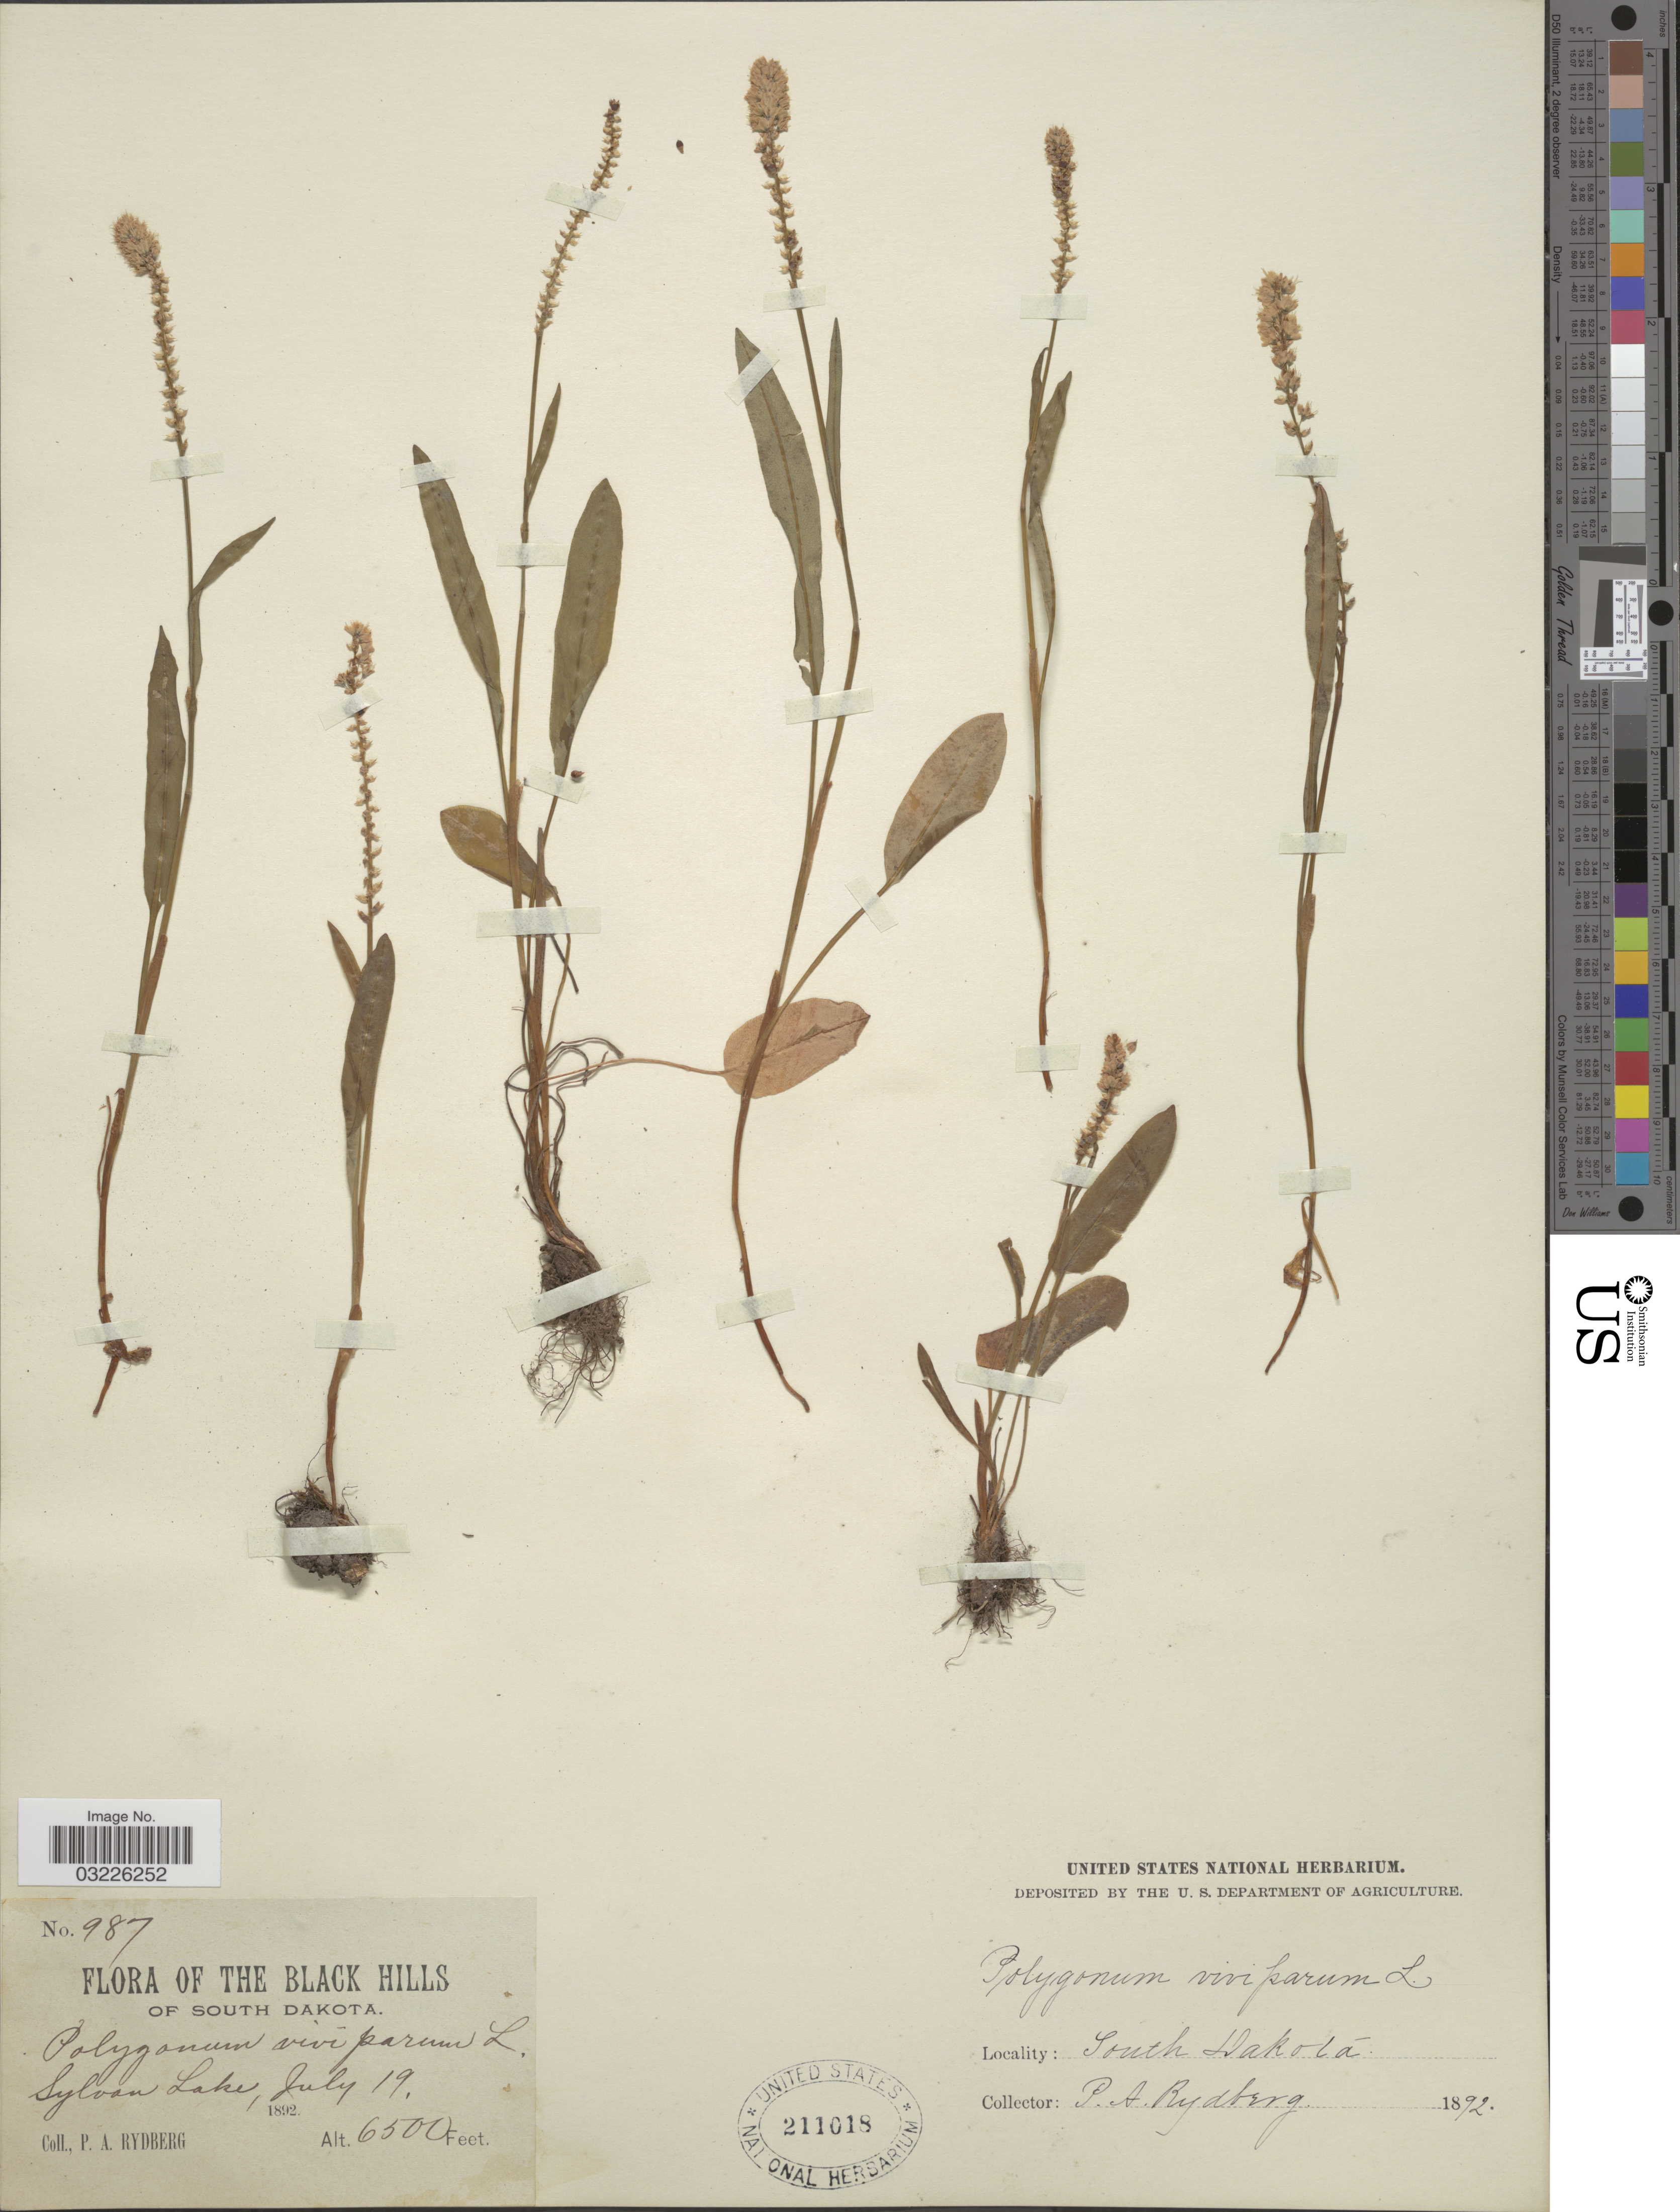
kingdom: Plantae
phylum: Tracheophyta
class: Magnoliopsida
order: Caryophyllales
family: Polygonaceae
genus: Bistorta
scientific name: Bistorta vivipara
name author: (L.) Delarbre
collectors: P. A. Rydberg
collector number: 987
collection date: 1892-07-19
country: United States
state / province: South Dakota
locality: The Black Hills of South Dakota, Sylvan Lake.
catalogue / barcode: US 211018